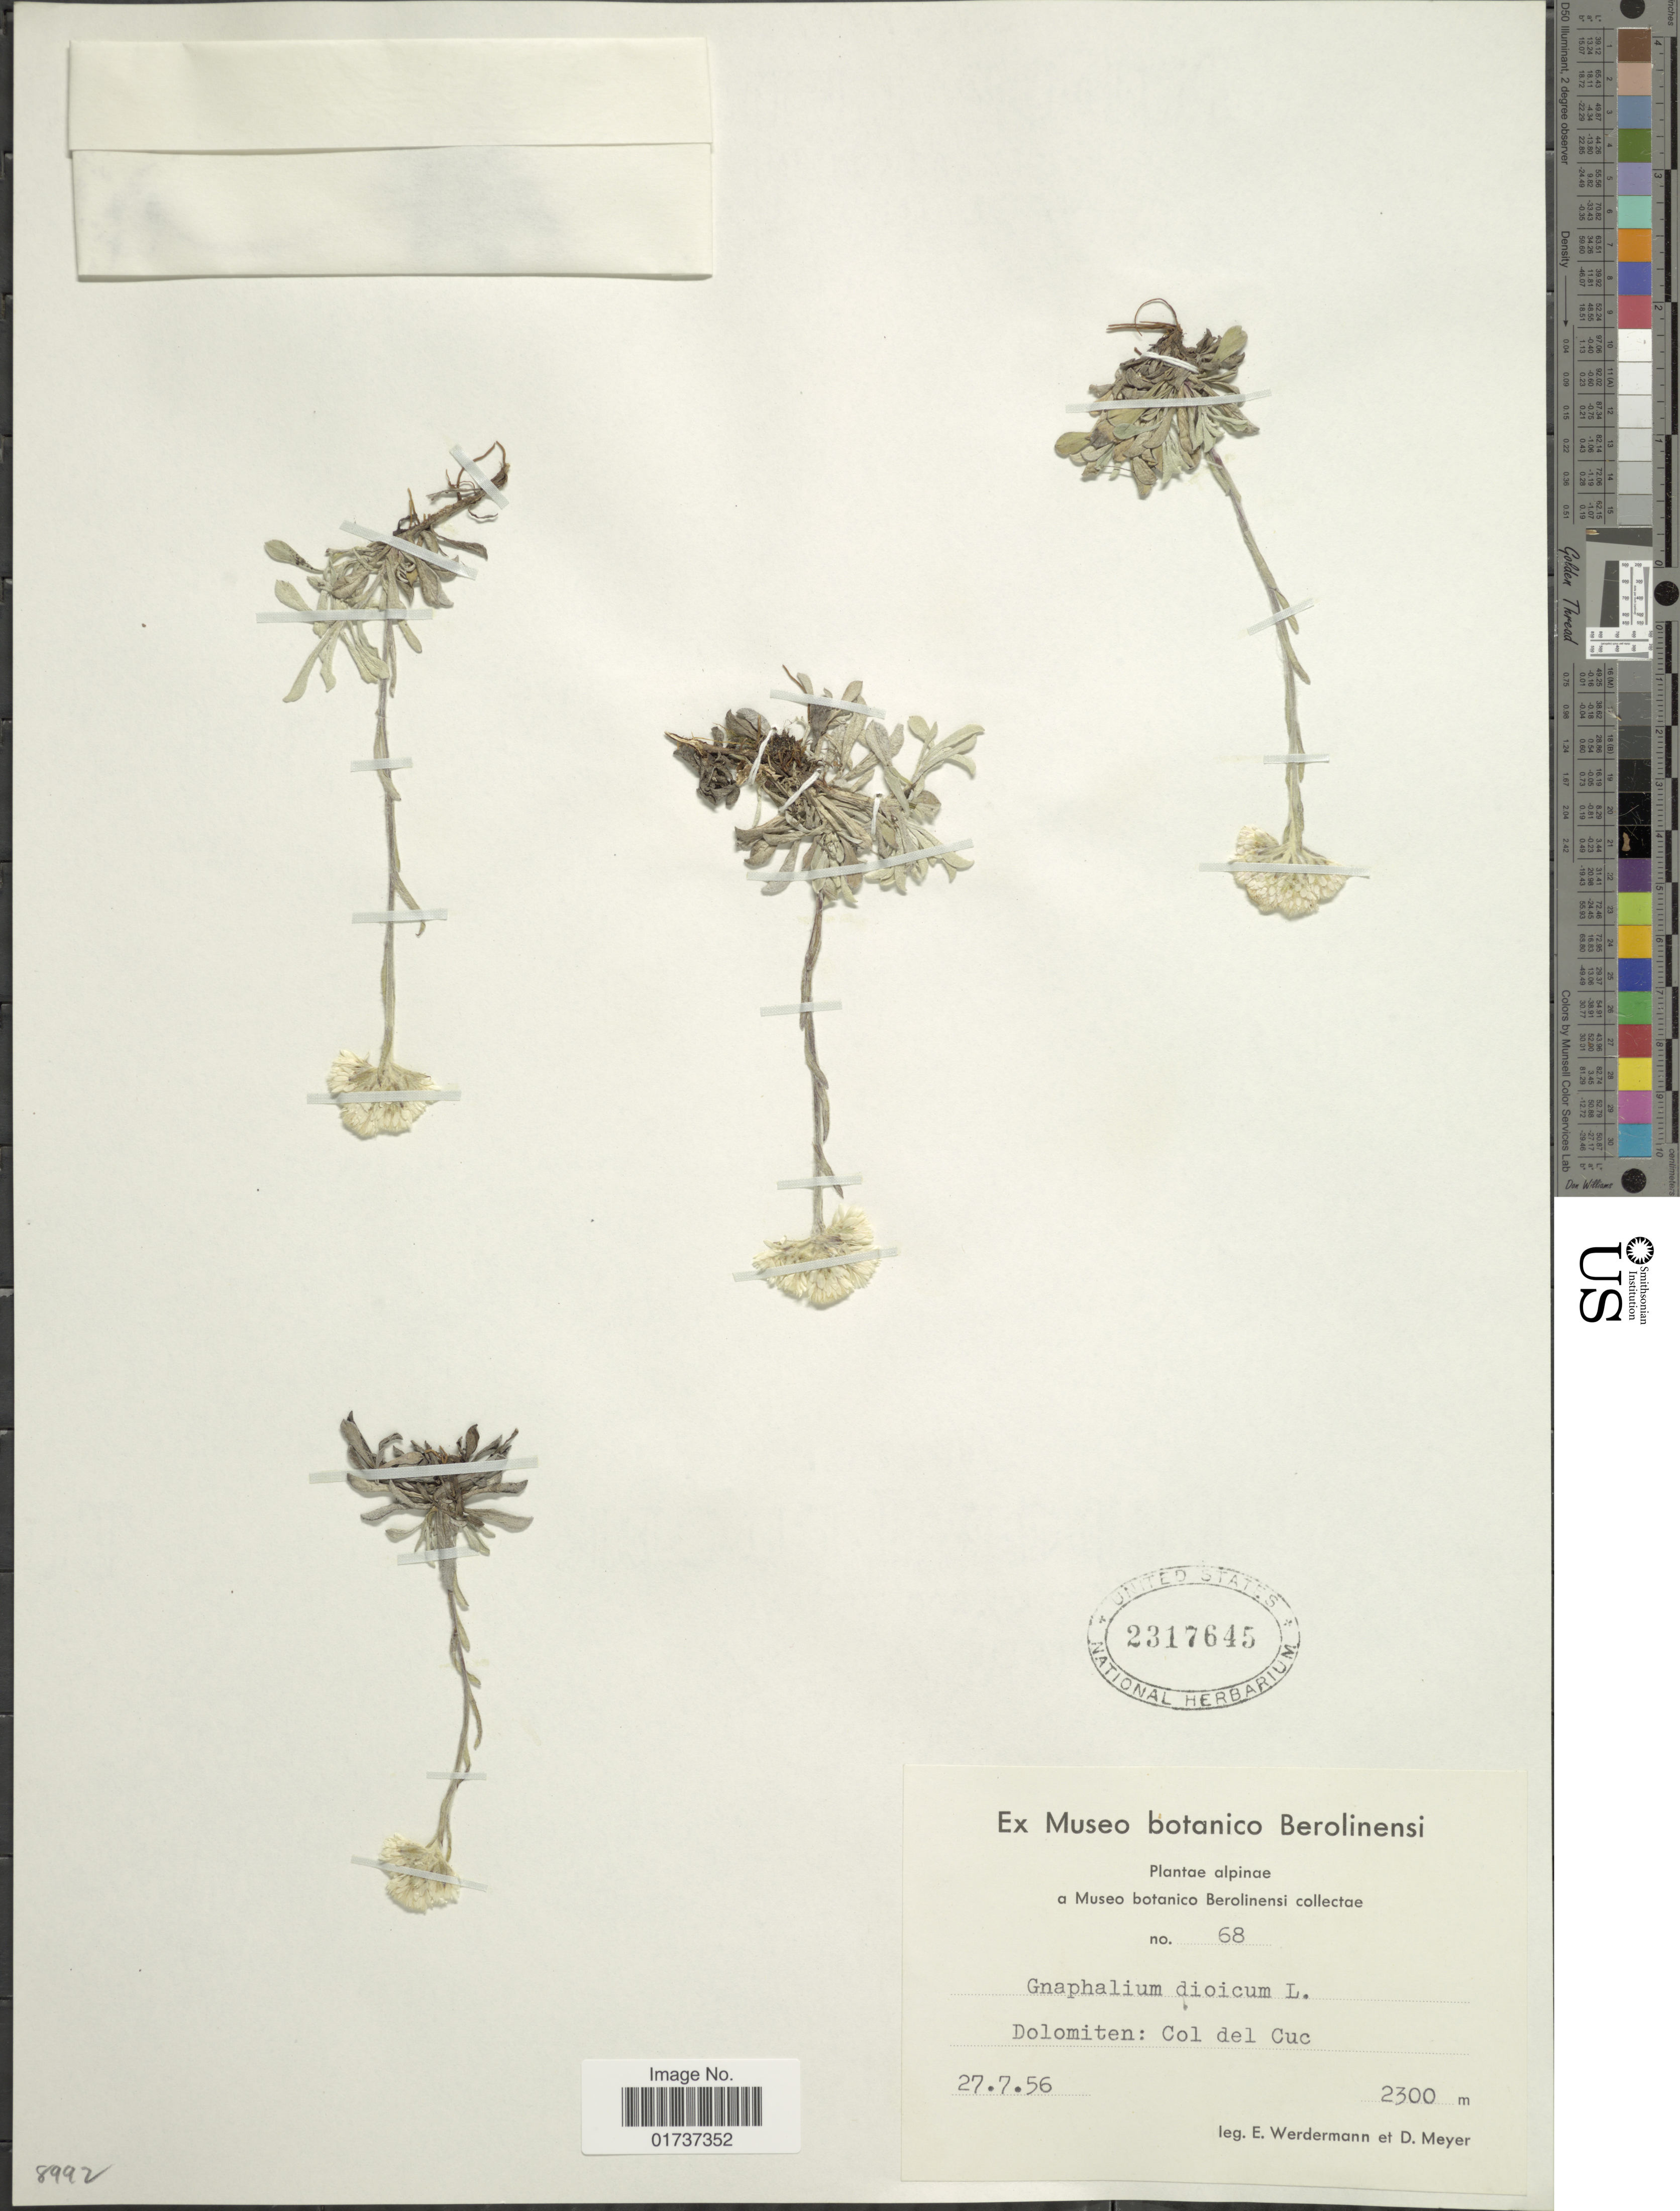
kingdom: Plantae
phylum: Tracheophyta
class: Magnoliopsida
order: Asterales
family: Asteraceae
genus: Gnaphalium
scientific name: Gnaphalium dioicum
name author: L.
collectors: E. Wedermann & D. Meyer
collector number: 68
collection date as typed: Transcribed d/m/y: 27/7/56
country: Italy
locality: Dolomiten: Col del Cuc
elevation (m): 2300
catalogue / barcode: US 2317645